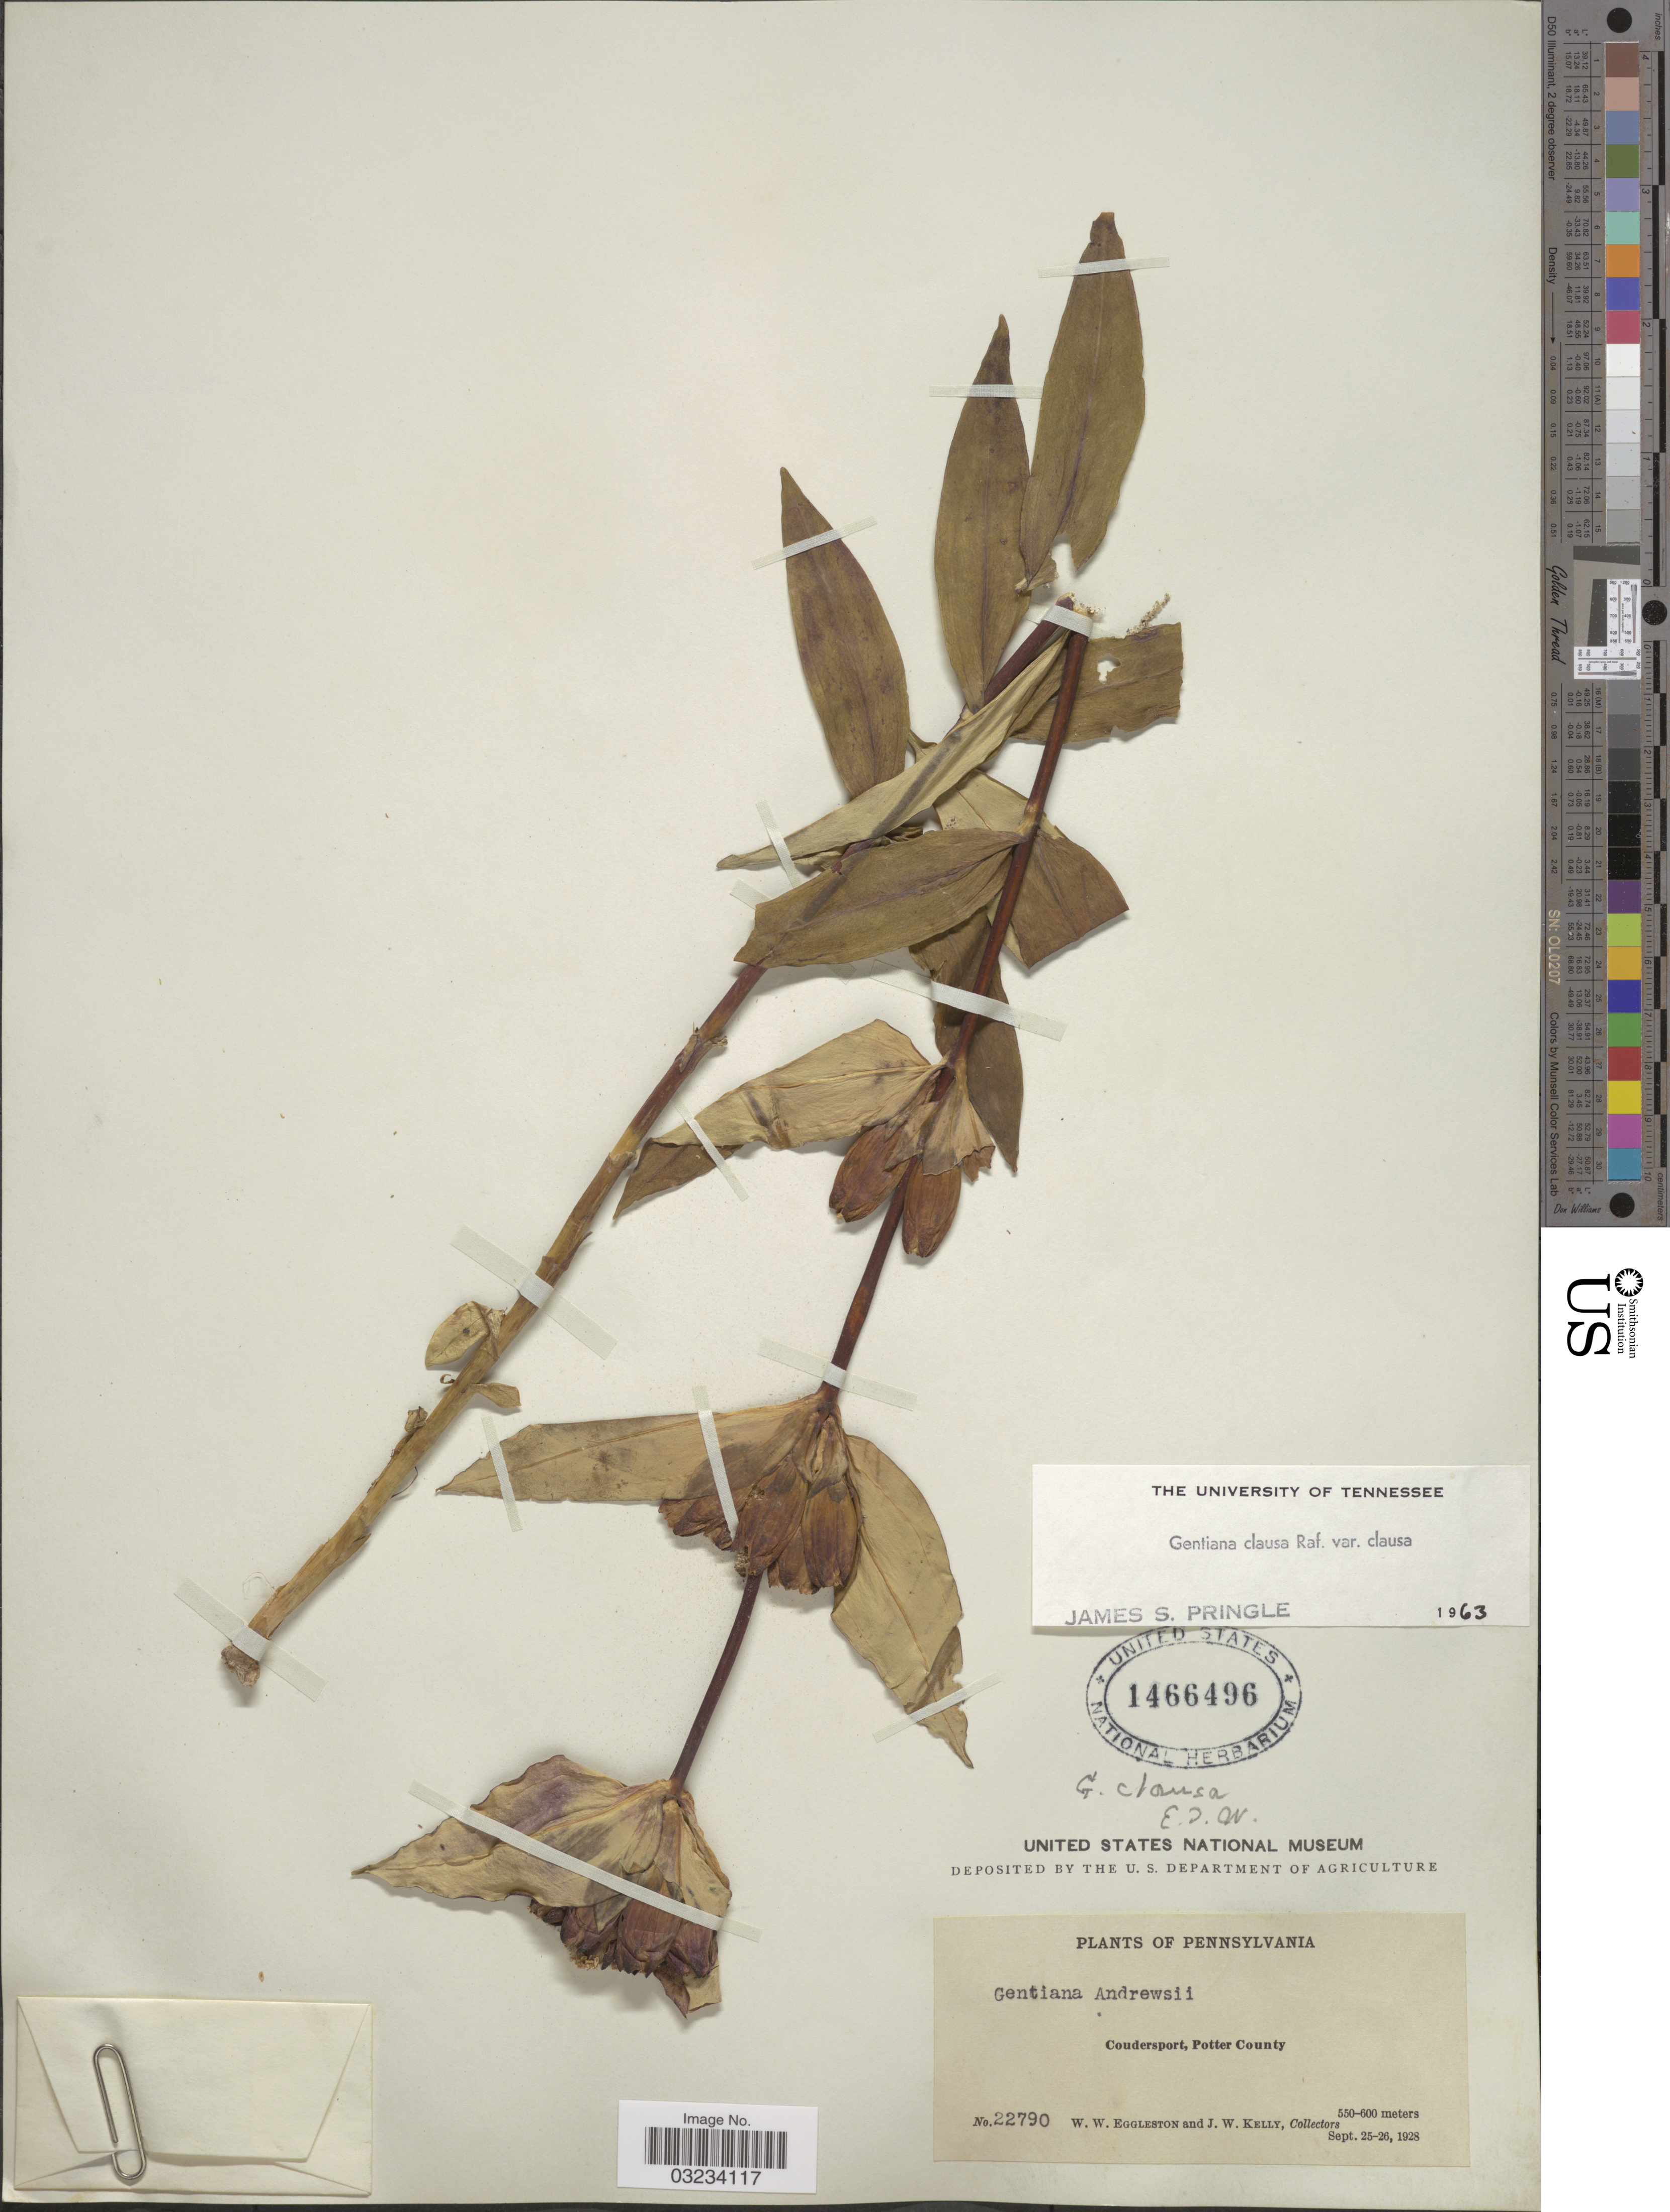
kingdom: Plantae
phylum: Tracheophyta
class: Magnoliopsida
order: Gentianales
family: Gentianaceae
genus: Gentiana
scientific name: Gentiana clausa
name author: Raf.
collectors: W. W. Eggleston & J. Kelly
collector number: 22790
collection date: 1928-09-25/1928-09-26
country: United States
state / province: Pennsylvania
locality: Coudersport, Potter County.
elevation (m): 550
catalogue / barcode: US 1466496